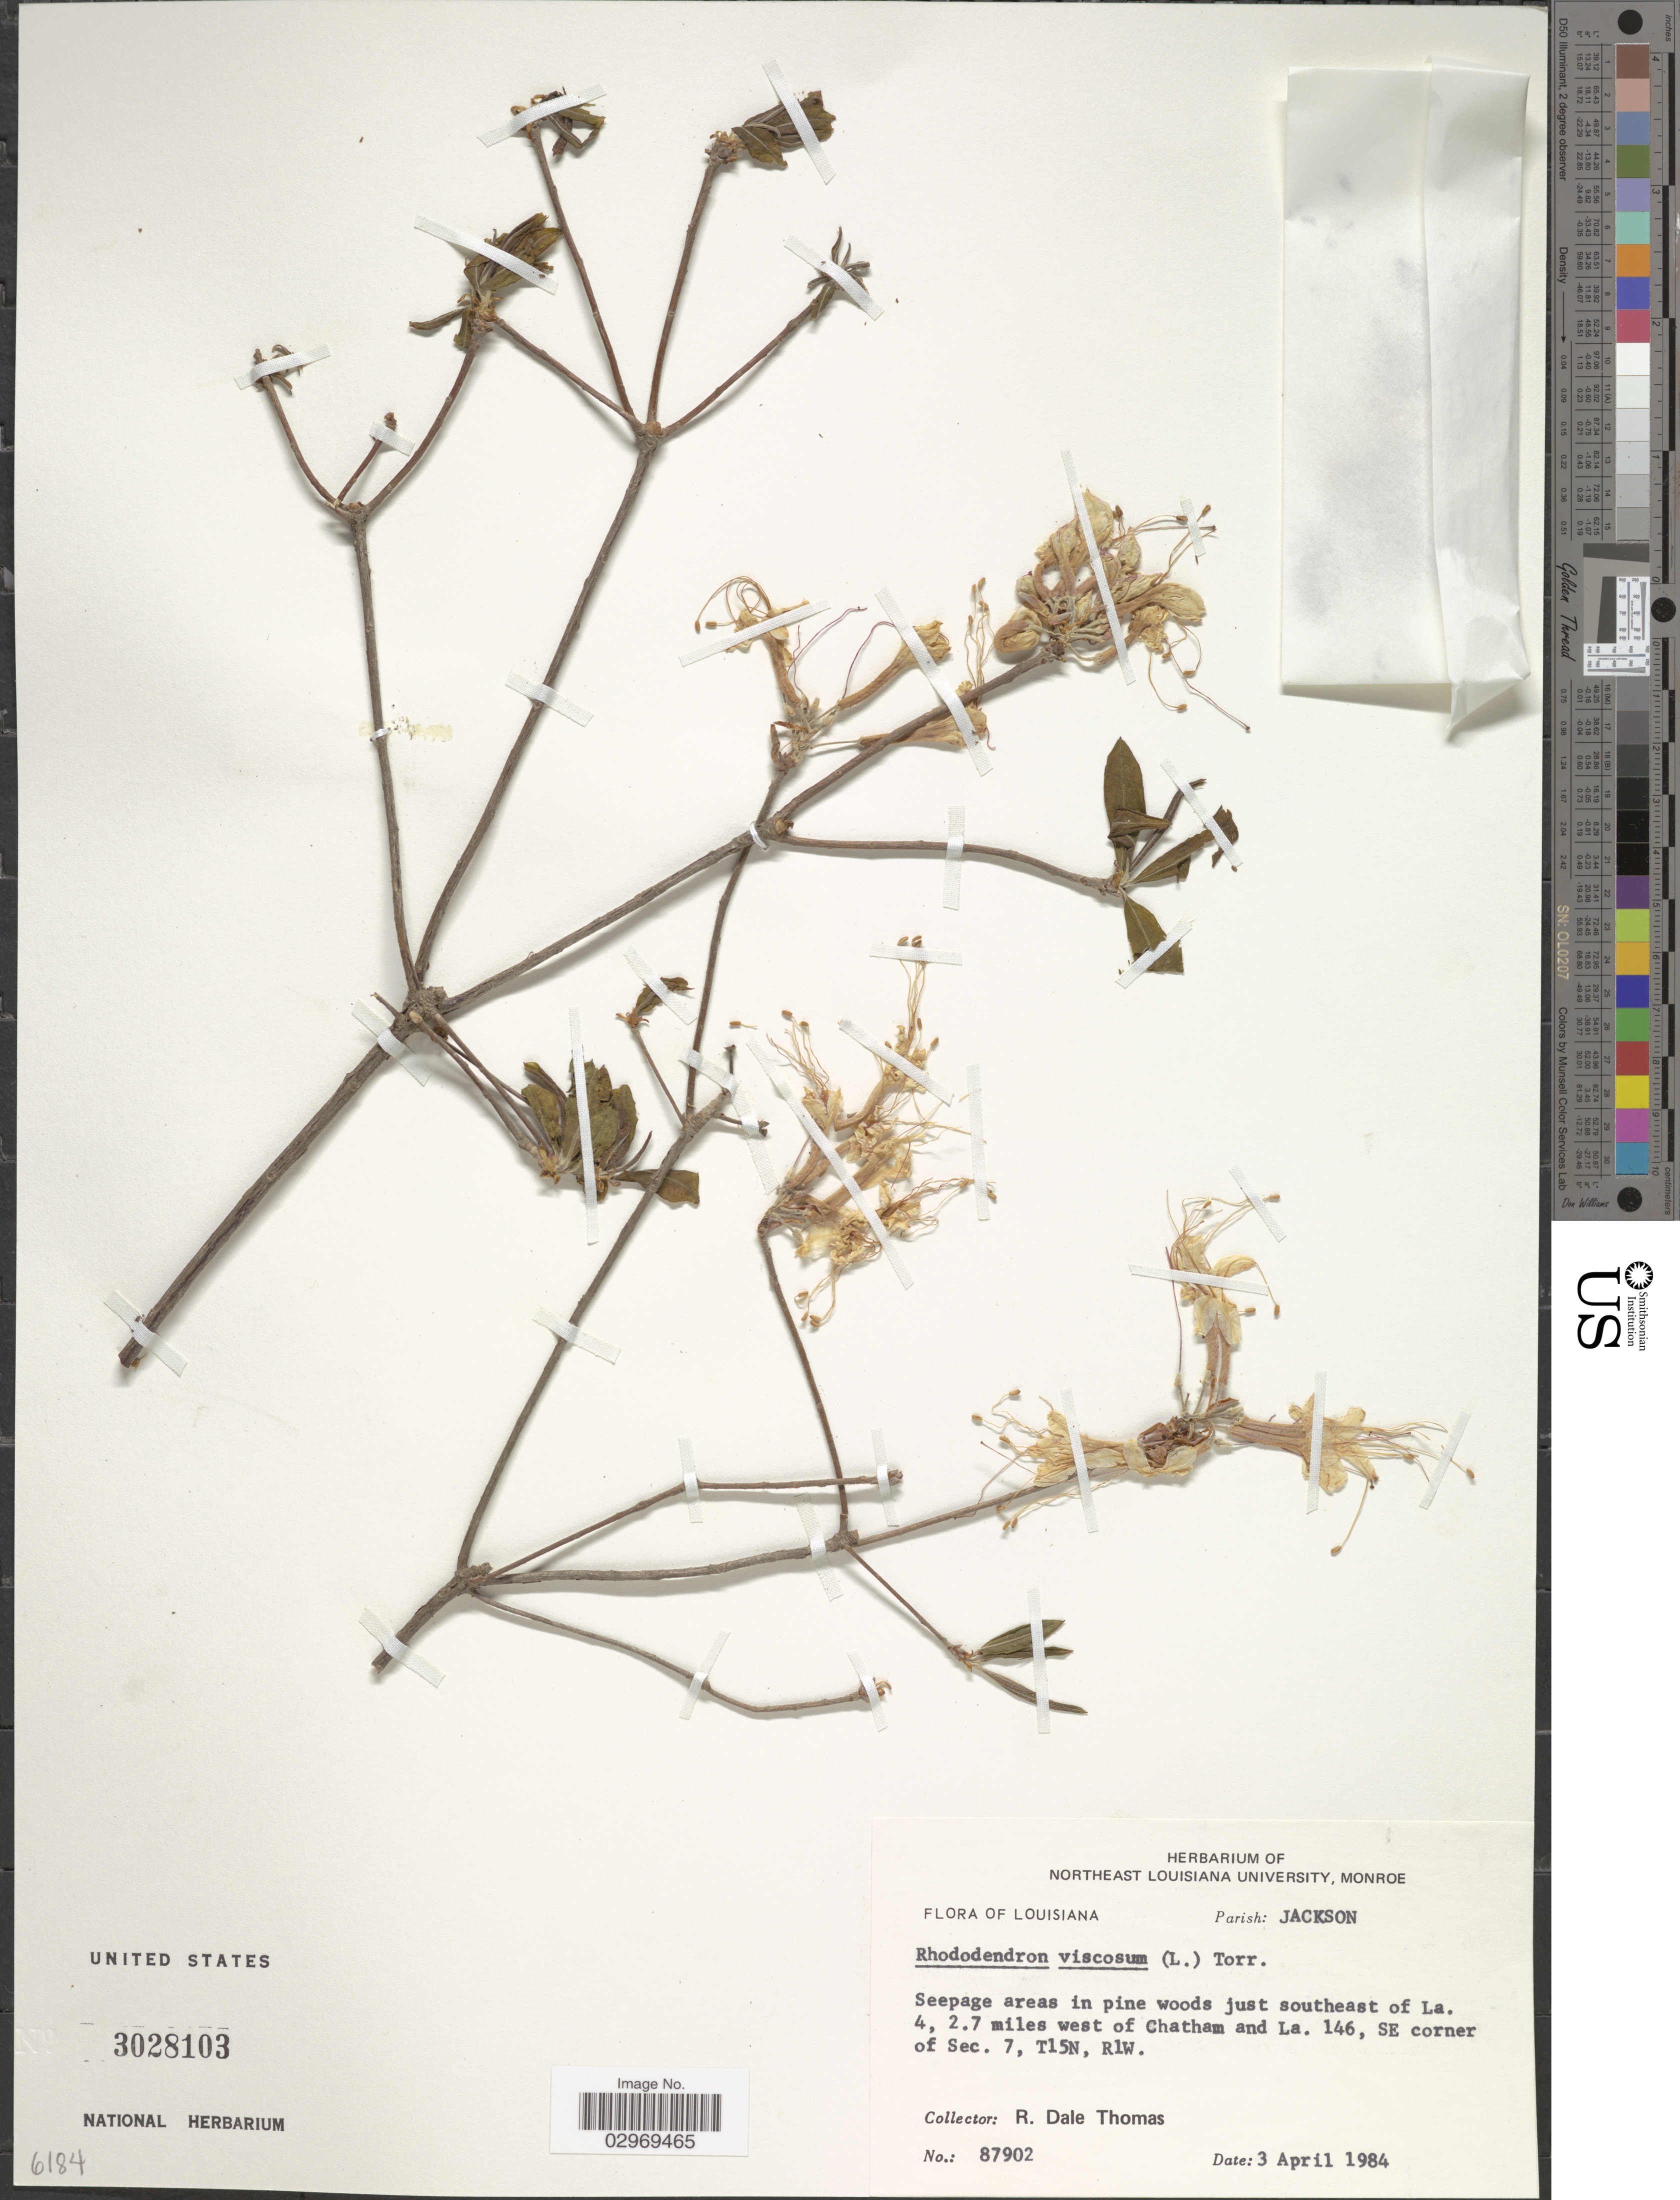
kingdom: Plantae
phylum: Tracheophyta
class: Magnoliopsida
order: Ericales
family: Ericaceae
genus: Rhododendron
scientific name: Rhododendron viscosum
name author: (L.) Torr.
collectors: R. Thomas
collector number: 87902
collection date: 1984-04-03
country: United States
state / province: Louisiana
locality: Parish: Jackson, Seepage areas in pine woods just southeast of La. 4, 2.7 miles west of Chatham and La. 146, SE corner of Sec. 7, T15N, R1W.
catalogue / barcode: US 3028103